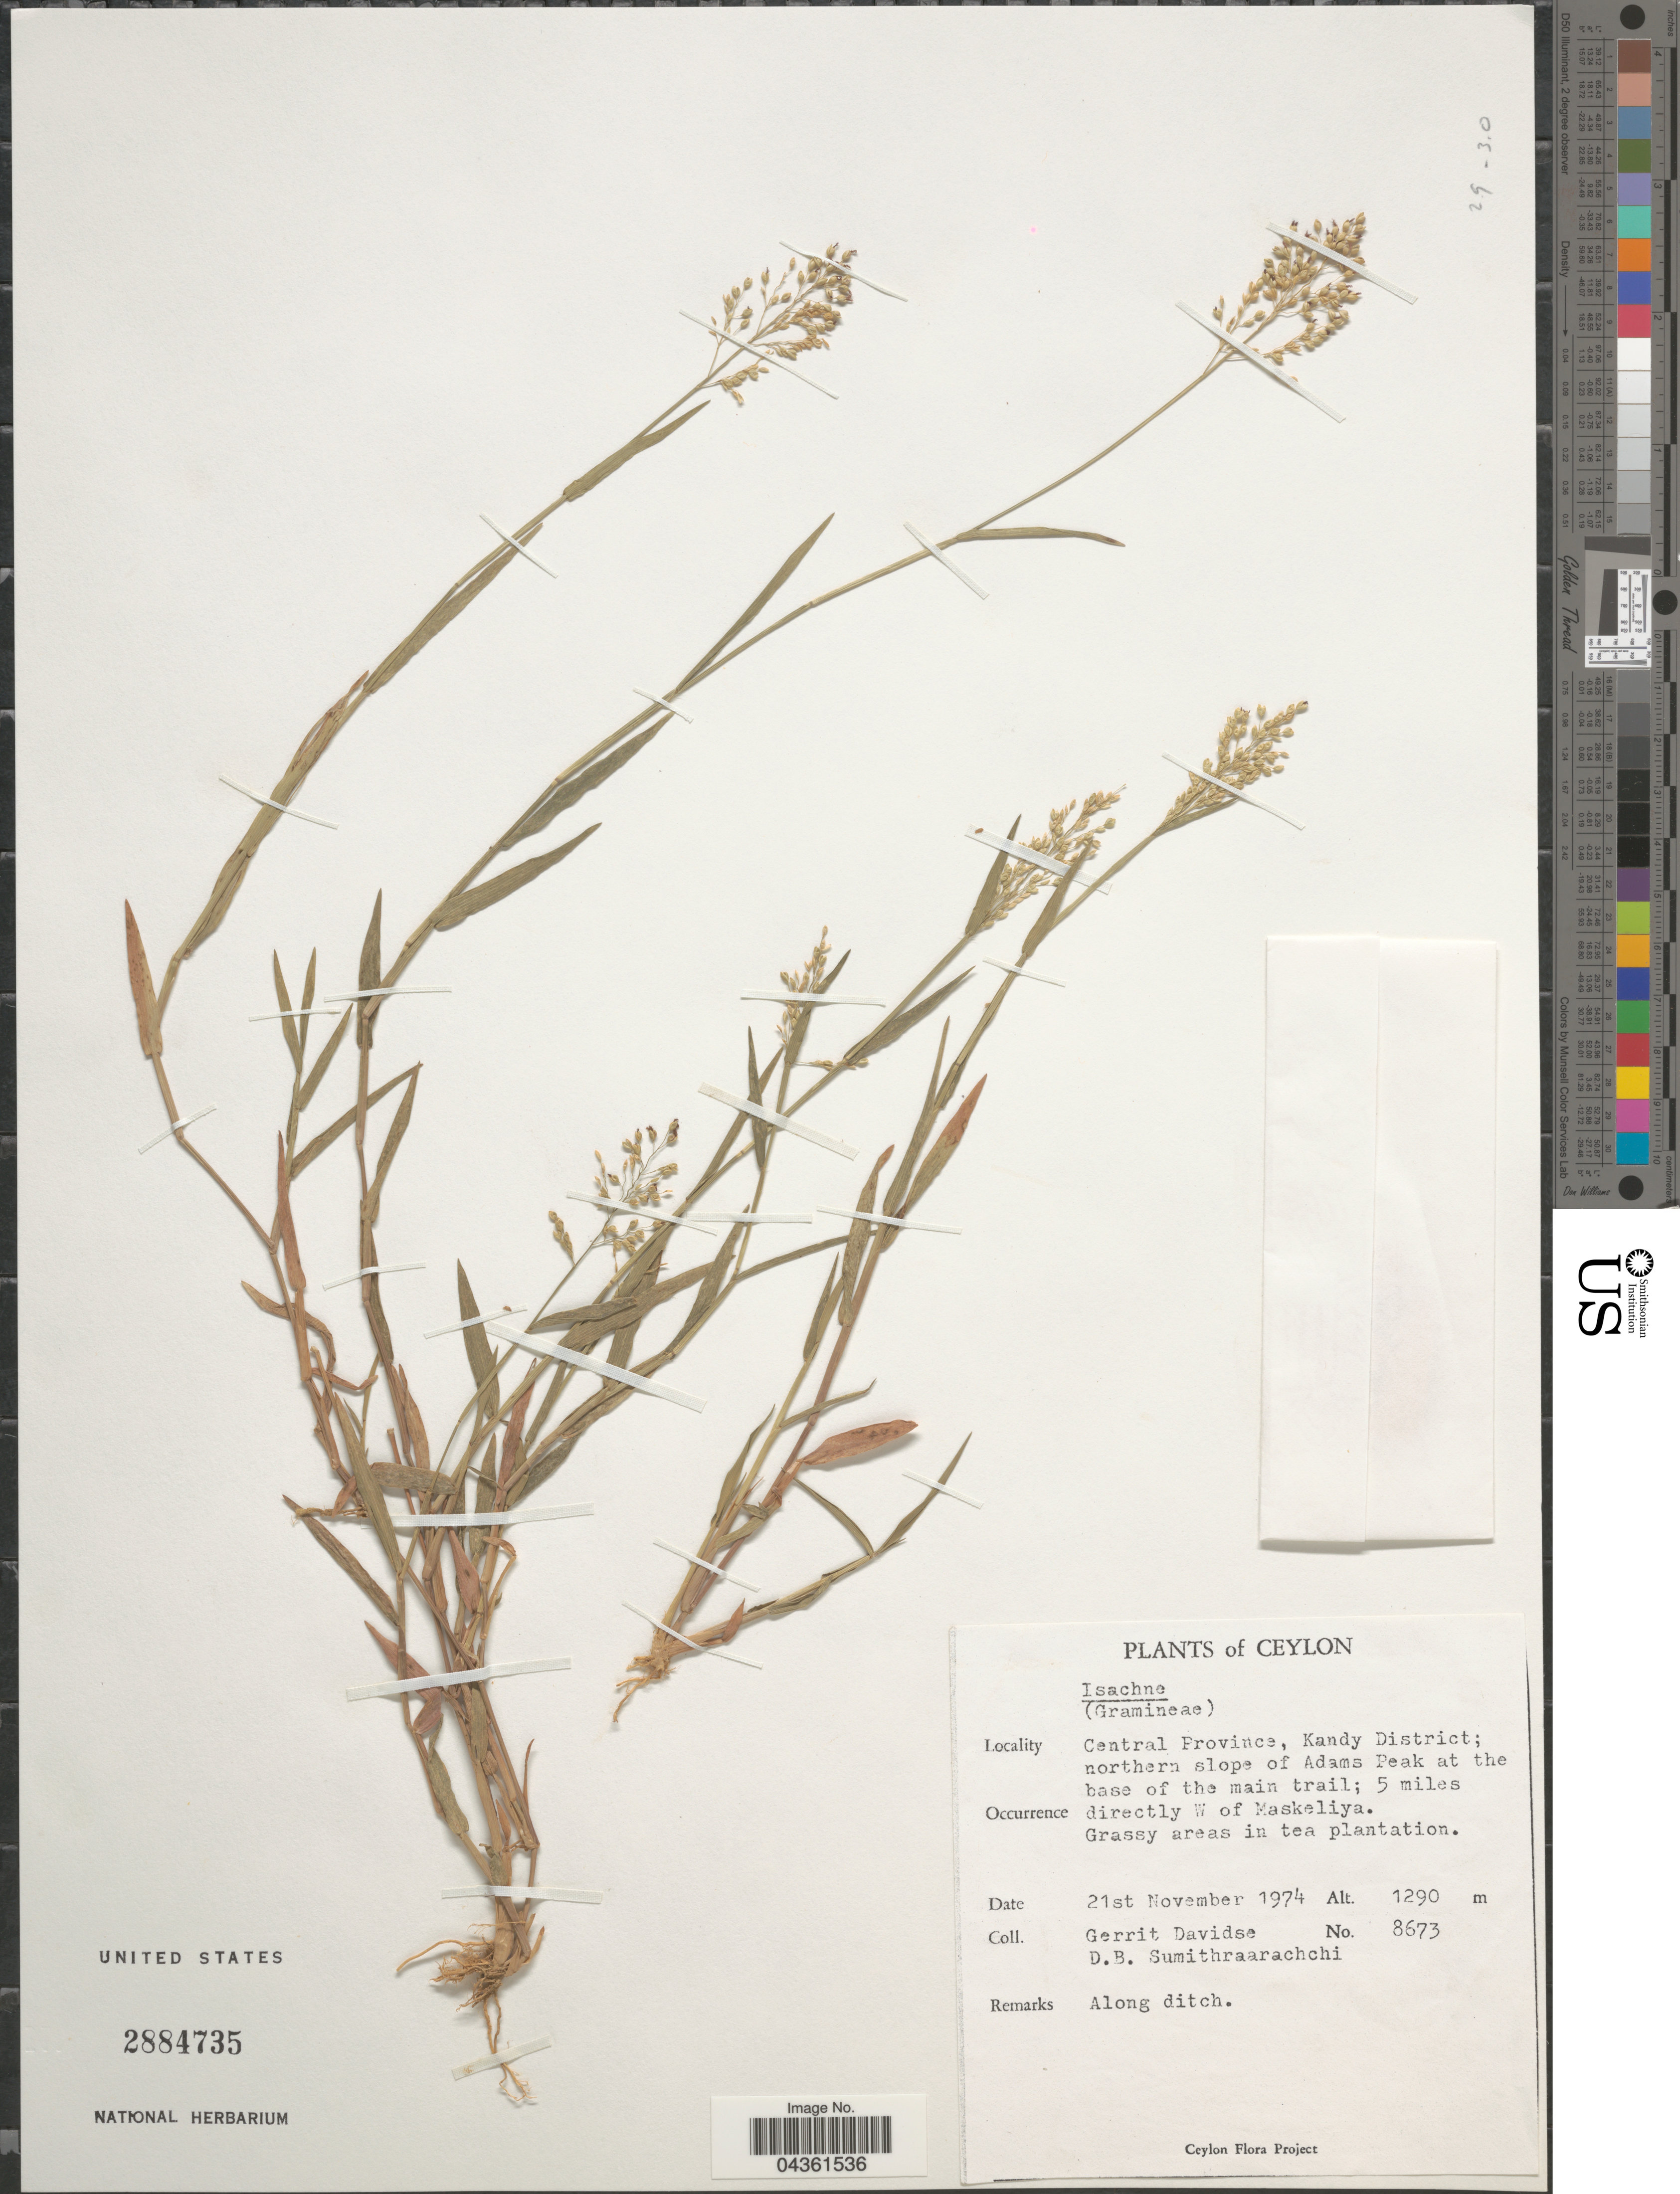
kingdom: Plantae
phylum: Tracheophyta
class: Liliopsida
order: Poales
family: Poaceae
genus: Isachne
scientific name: Isachne globosa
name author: (Thunb.) Kuntze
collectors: G. Davidse & D. B. Sumithraarachchi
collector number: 8673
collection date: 1974-11-21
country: Sri Lanka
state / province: Central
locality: Ceylon. Kandy District; northern slope of Adams Peak at the base of the main trail; 5 miles directly W of Maskeliya.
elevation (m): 1290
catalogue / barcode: US 2884735